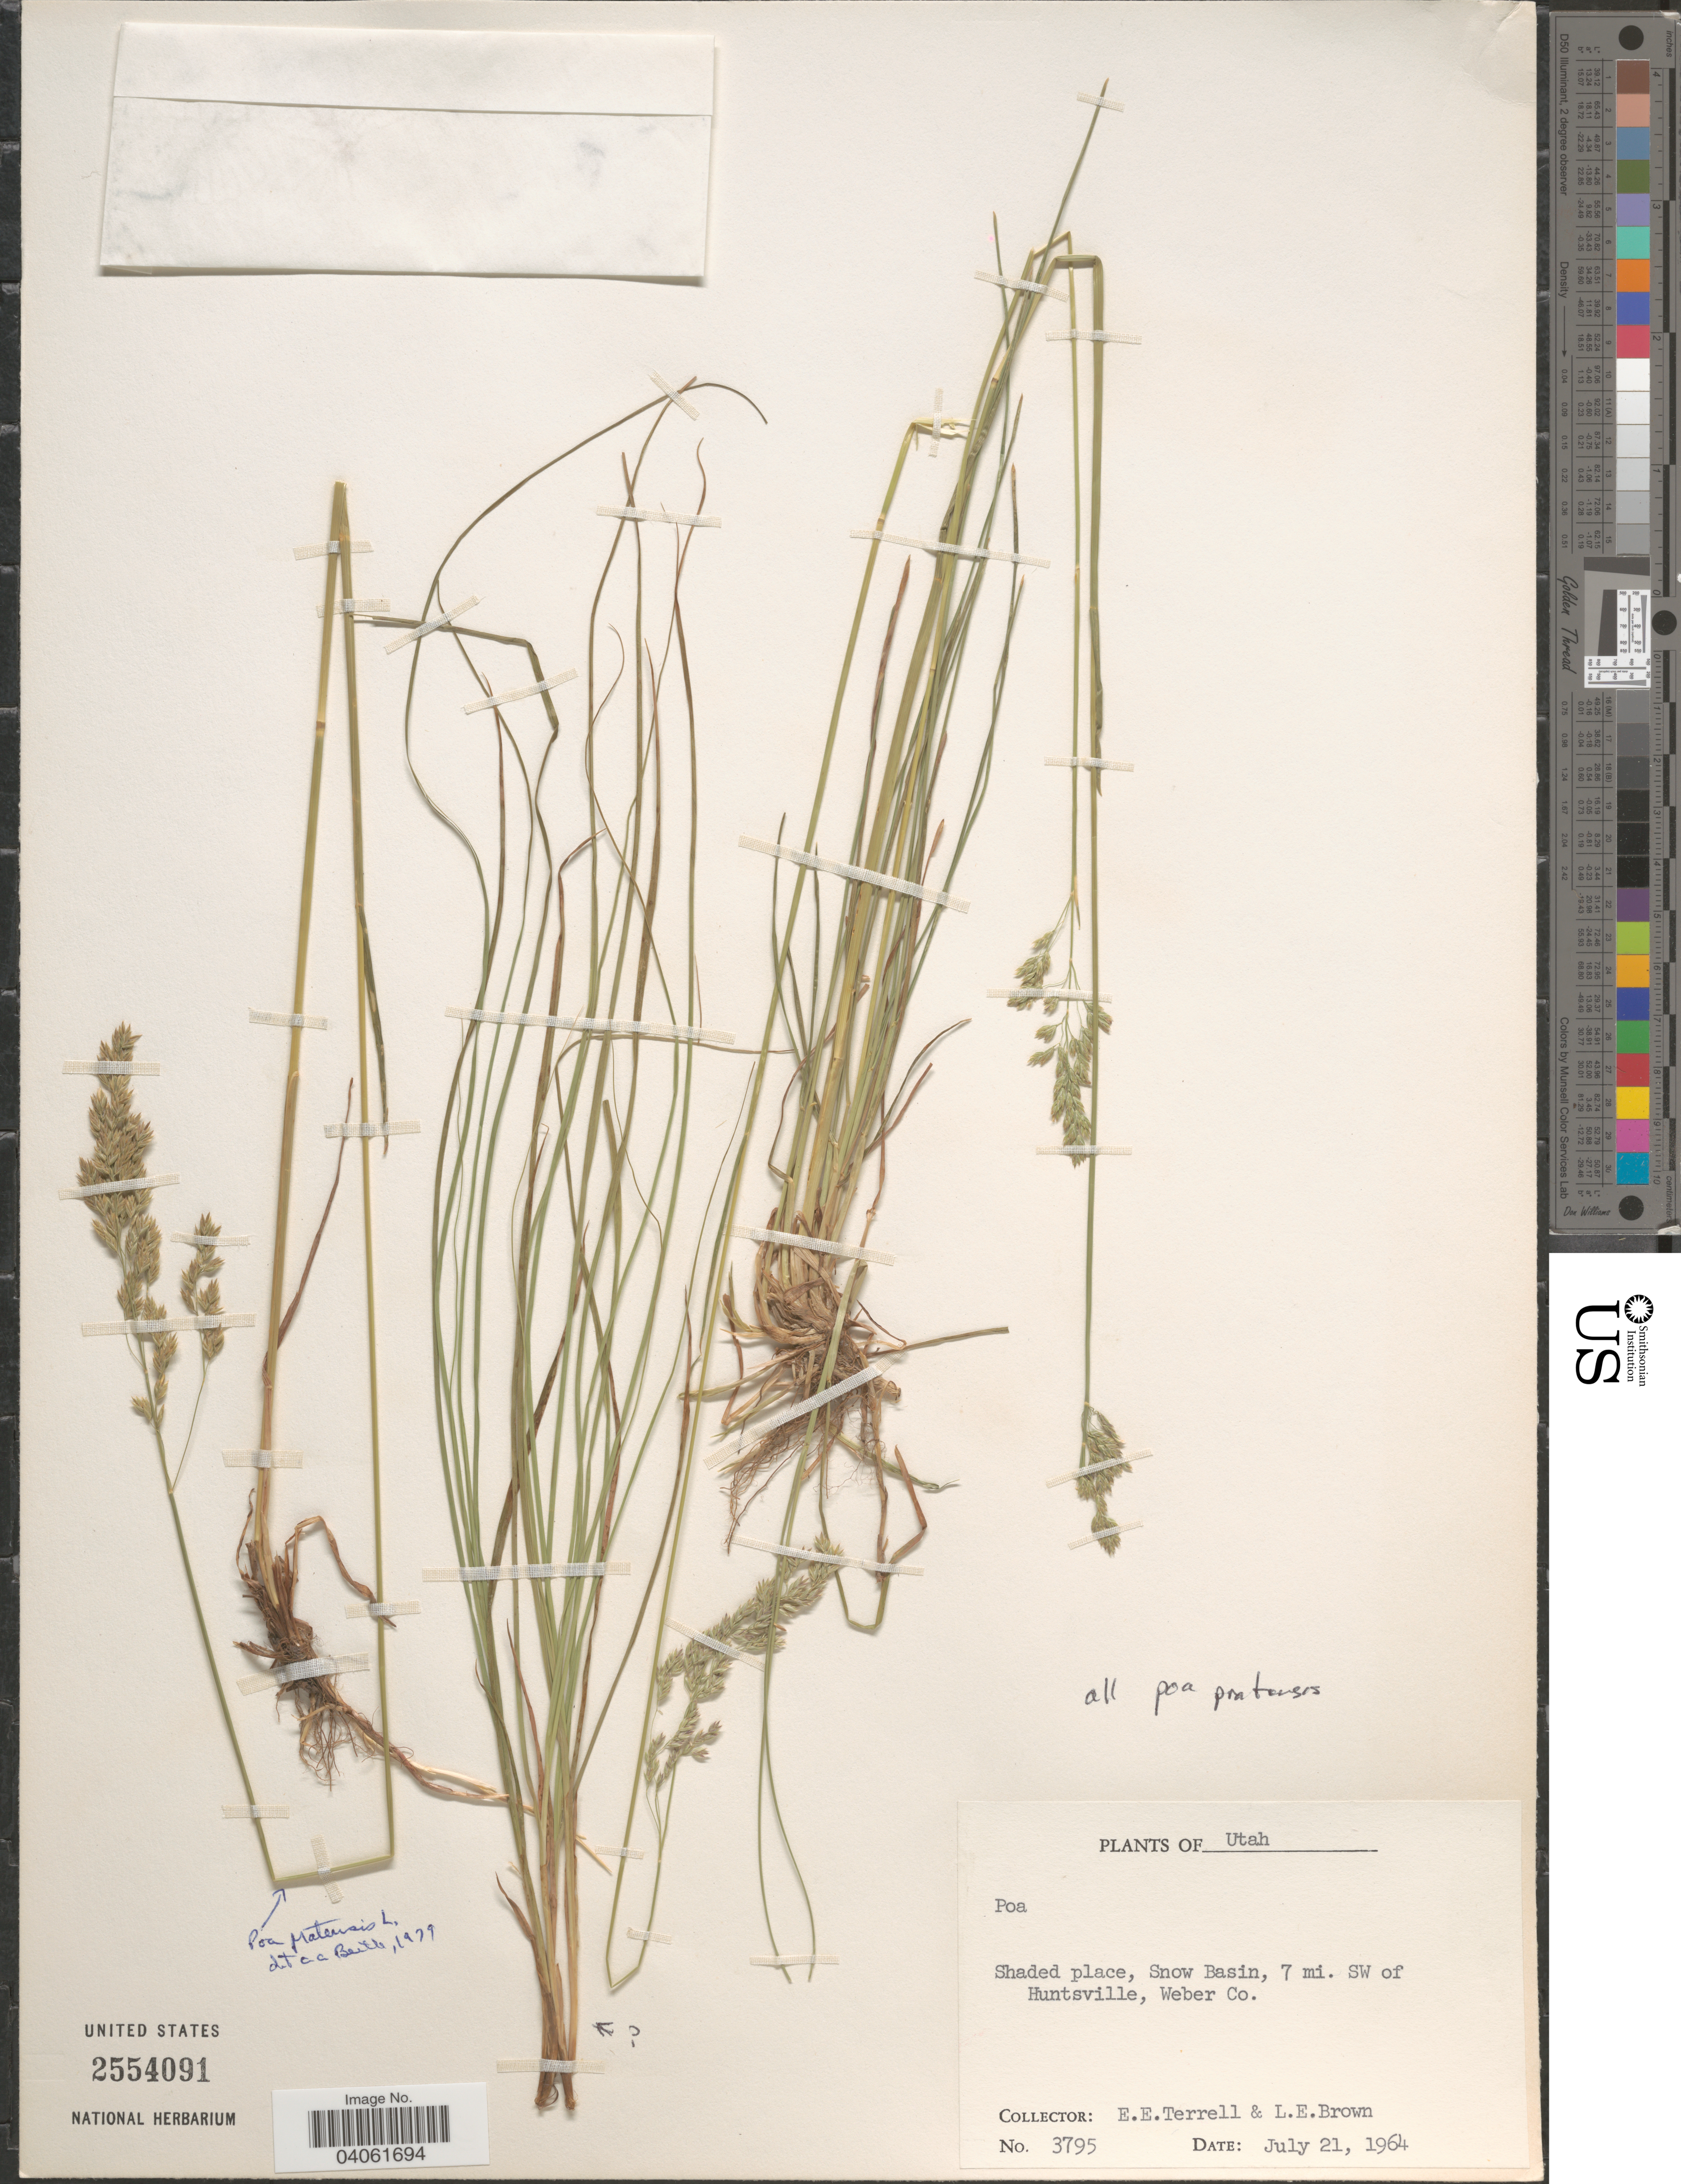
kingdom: Plantae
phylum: Tracheophyta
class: Liliopsida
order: Poales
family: Poaceae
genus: Poa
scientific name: Poa pratensis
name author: L.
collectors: E. E. Terrell & L. E. Brown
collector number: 3795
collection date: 1964-07-21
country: United States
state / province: Utah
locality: Snow Basin, 7 mi. SW of Huntsville, Weber Co.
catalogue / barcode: US 2554091